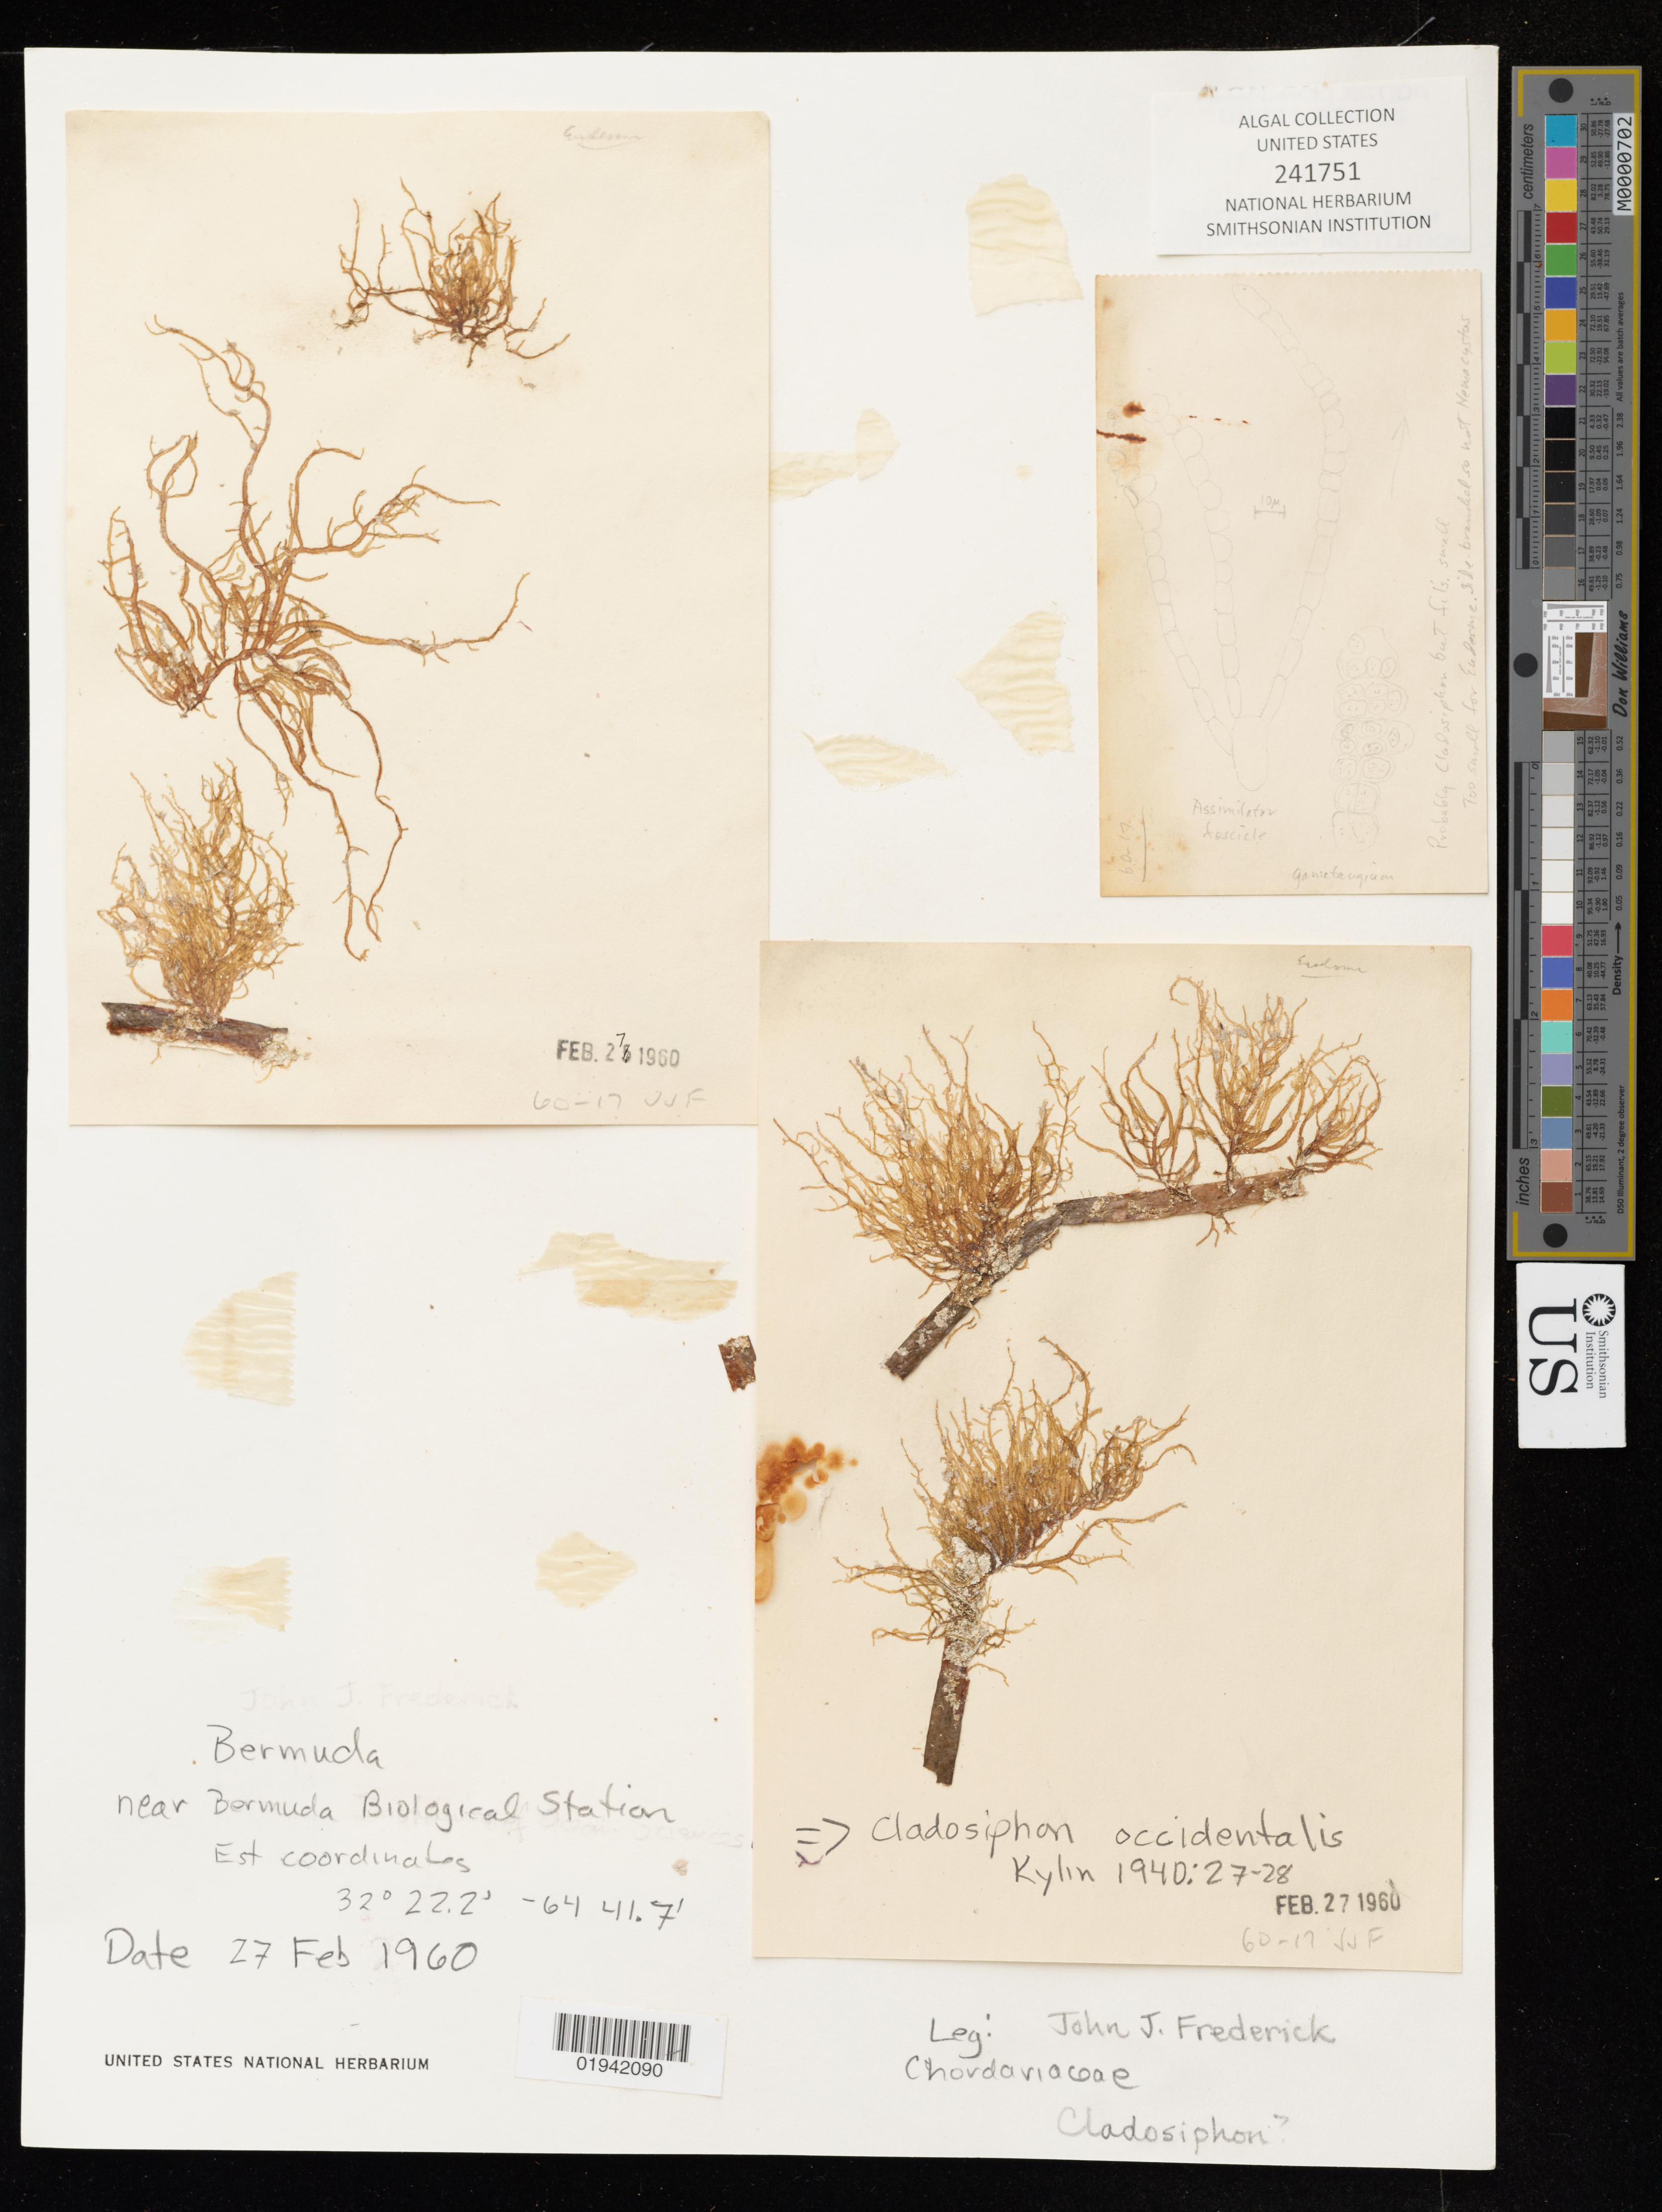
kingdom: Chromista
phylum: Ochrophyta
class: Phaeophyceae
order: Ectocarpales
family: Chordariaceae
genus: Cladosiphon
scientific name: Cladosiphon occidentalis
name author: Kylin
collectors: J. Frederick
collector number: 60-17 JJF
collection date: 1960-02-27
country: Bermuda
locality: Near Bermuda Biological Station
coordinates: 32 22.2, -64 41.7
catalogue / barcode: US 241751